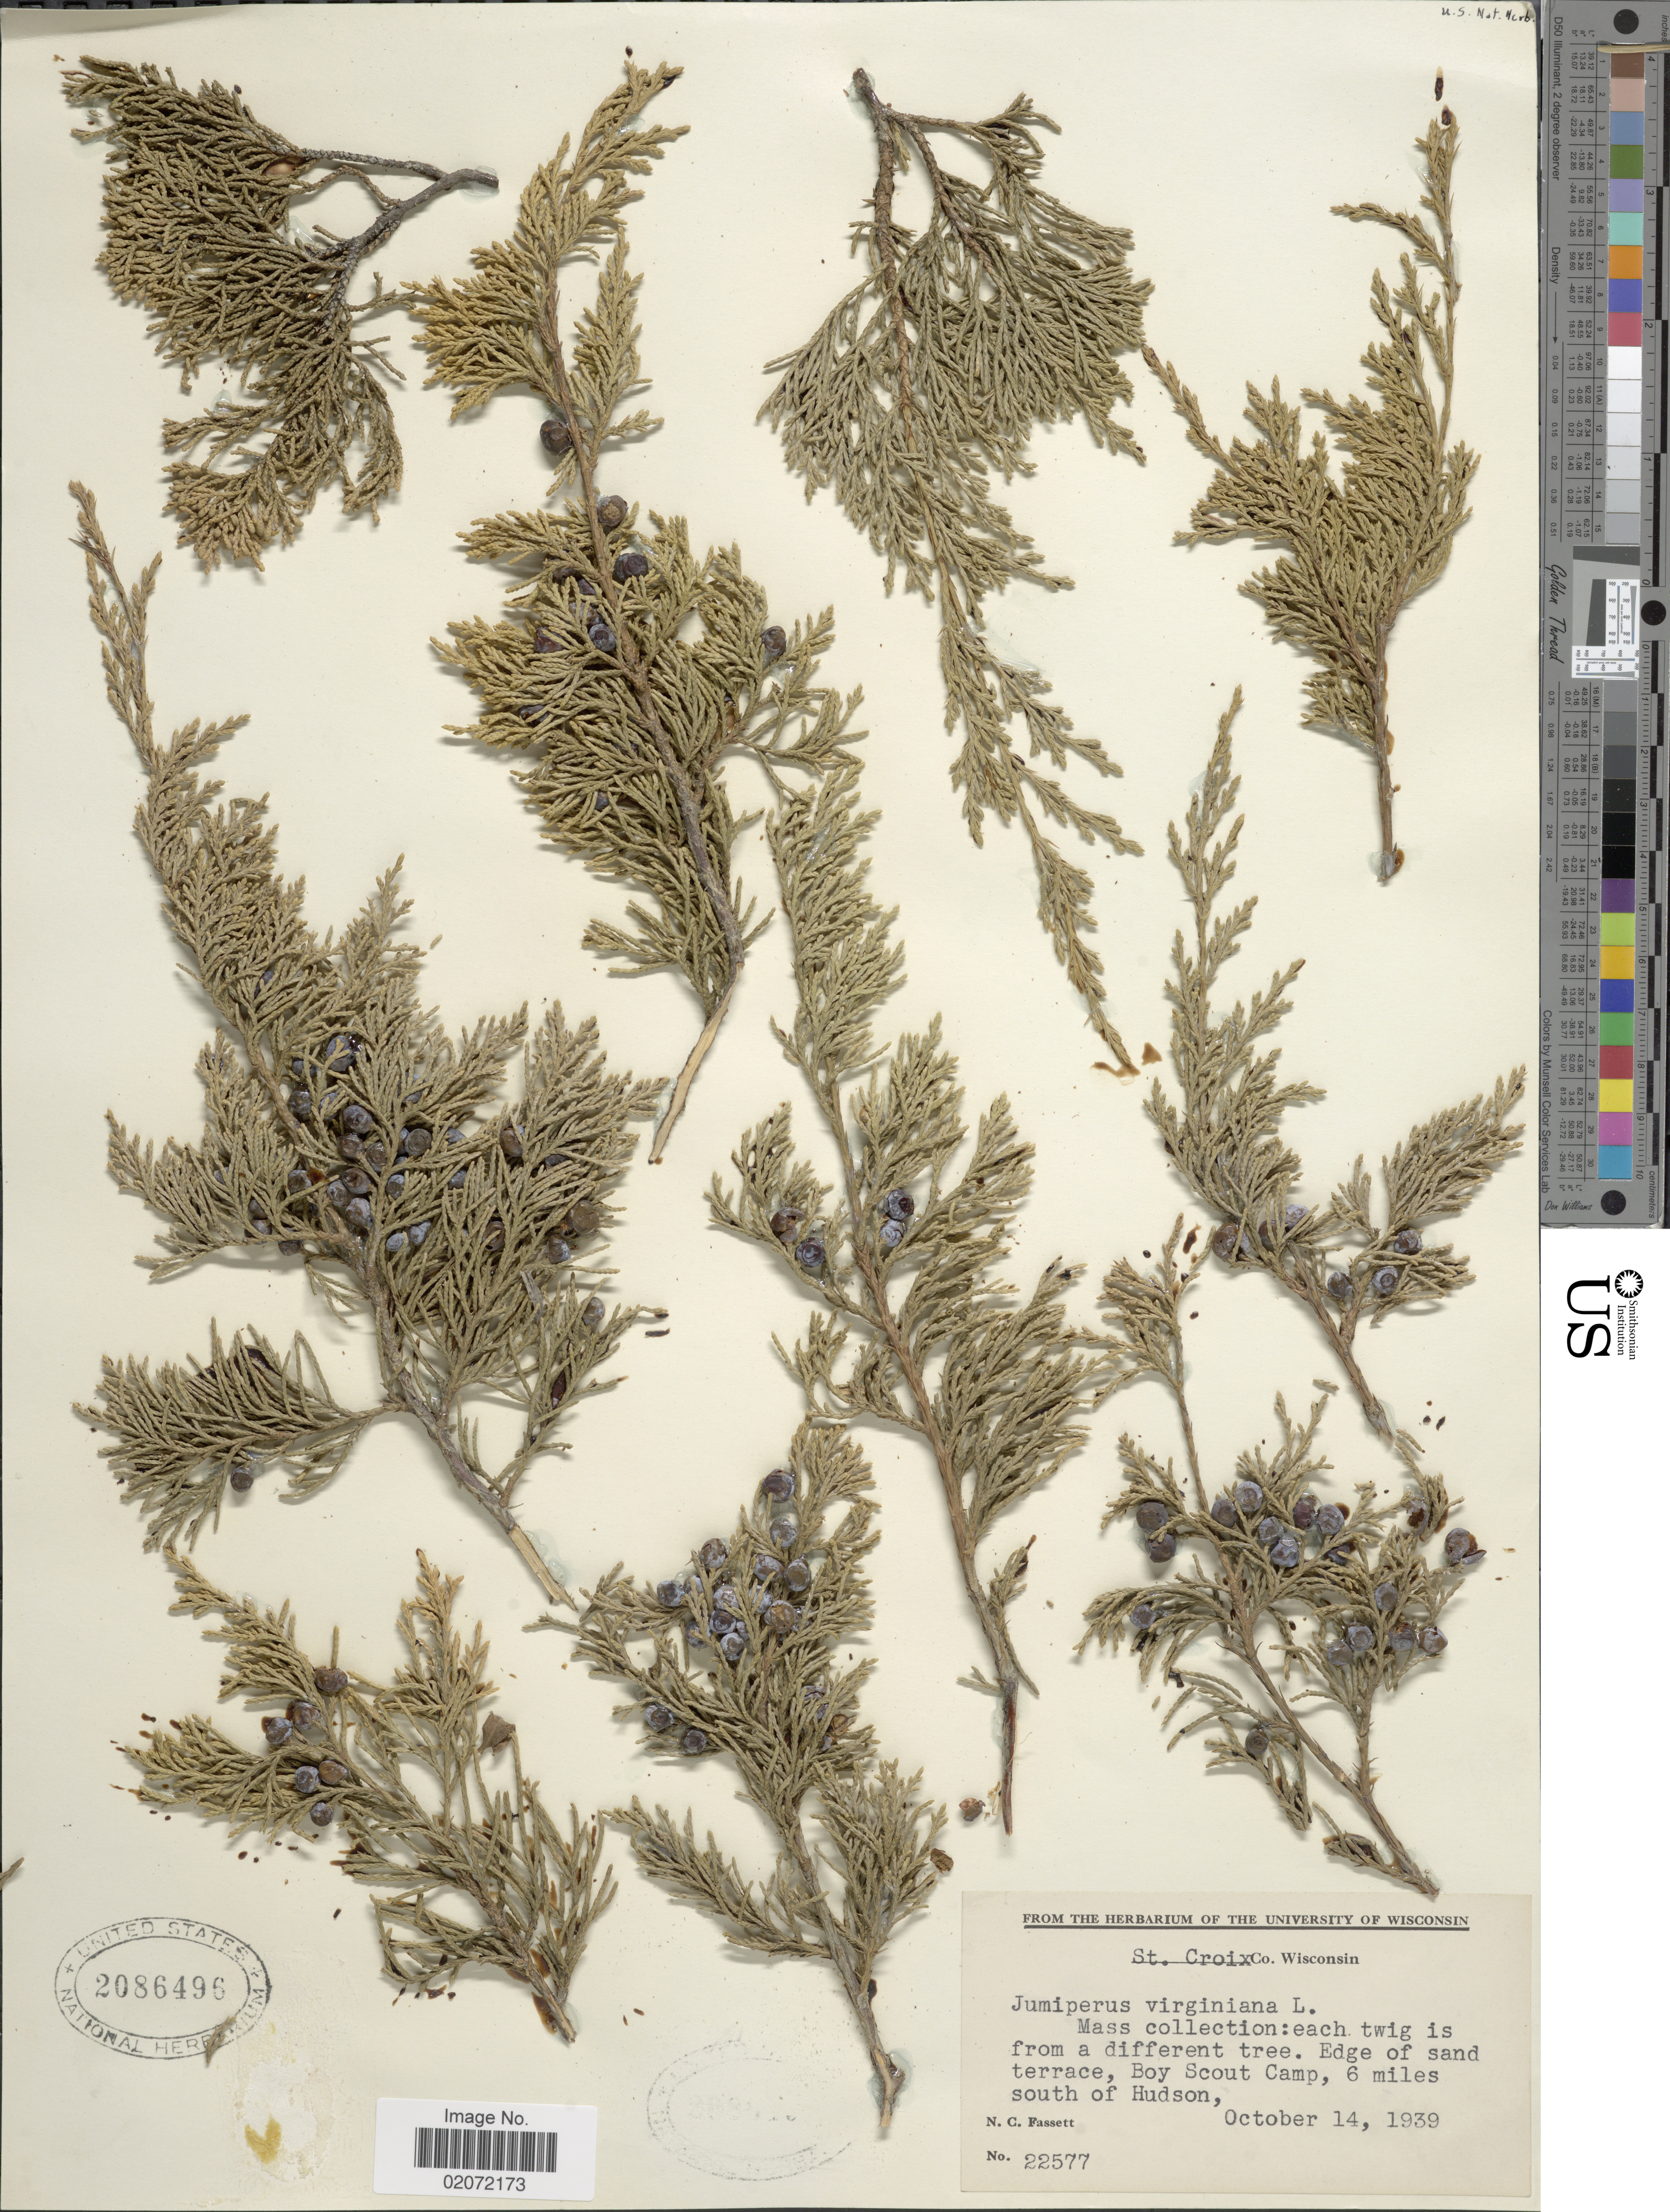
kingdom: Plantae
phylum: Tracheophyta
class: Pinopsida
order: Pinales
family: Cupressaceae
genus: Juniperus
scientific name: Juniperus virginiana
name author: L.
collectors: N. C. Fassett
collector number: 22577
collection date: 1939-10-14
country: United States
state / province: Wisconsin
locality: Edge of sand terrace, Boy Scout Camp, 6 miles south of Hudson.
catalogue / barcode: US 2086496